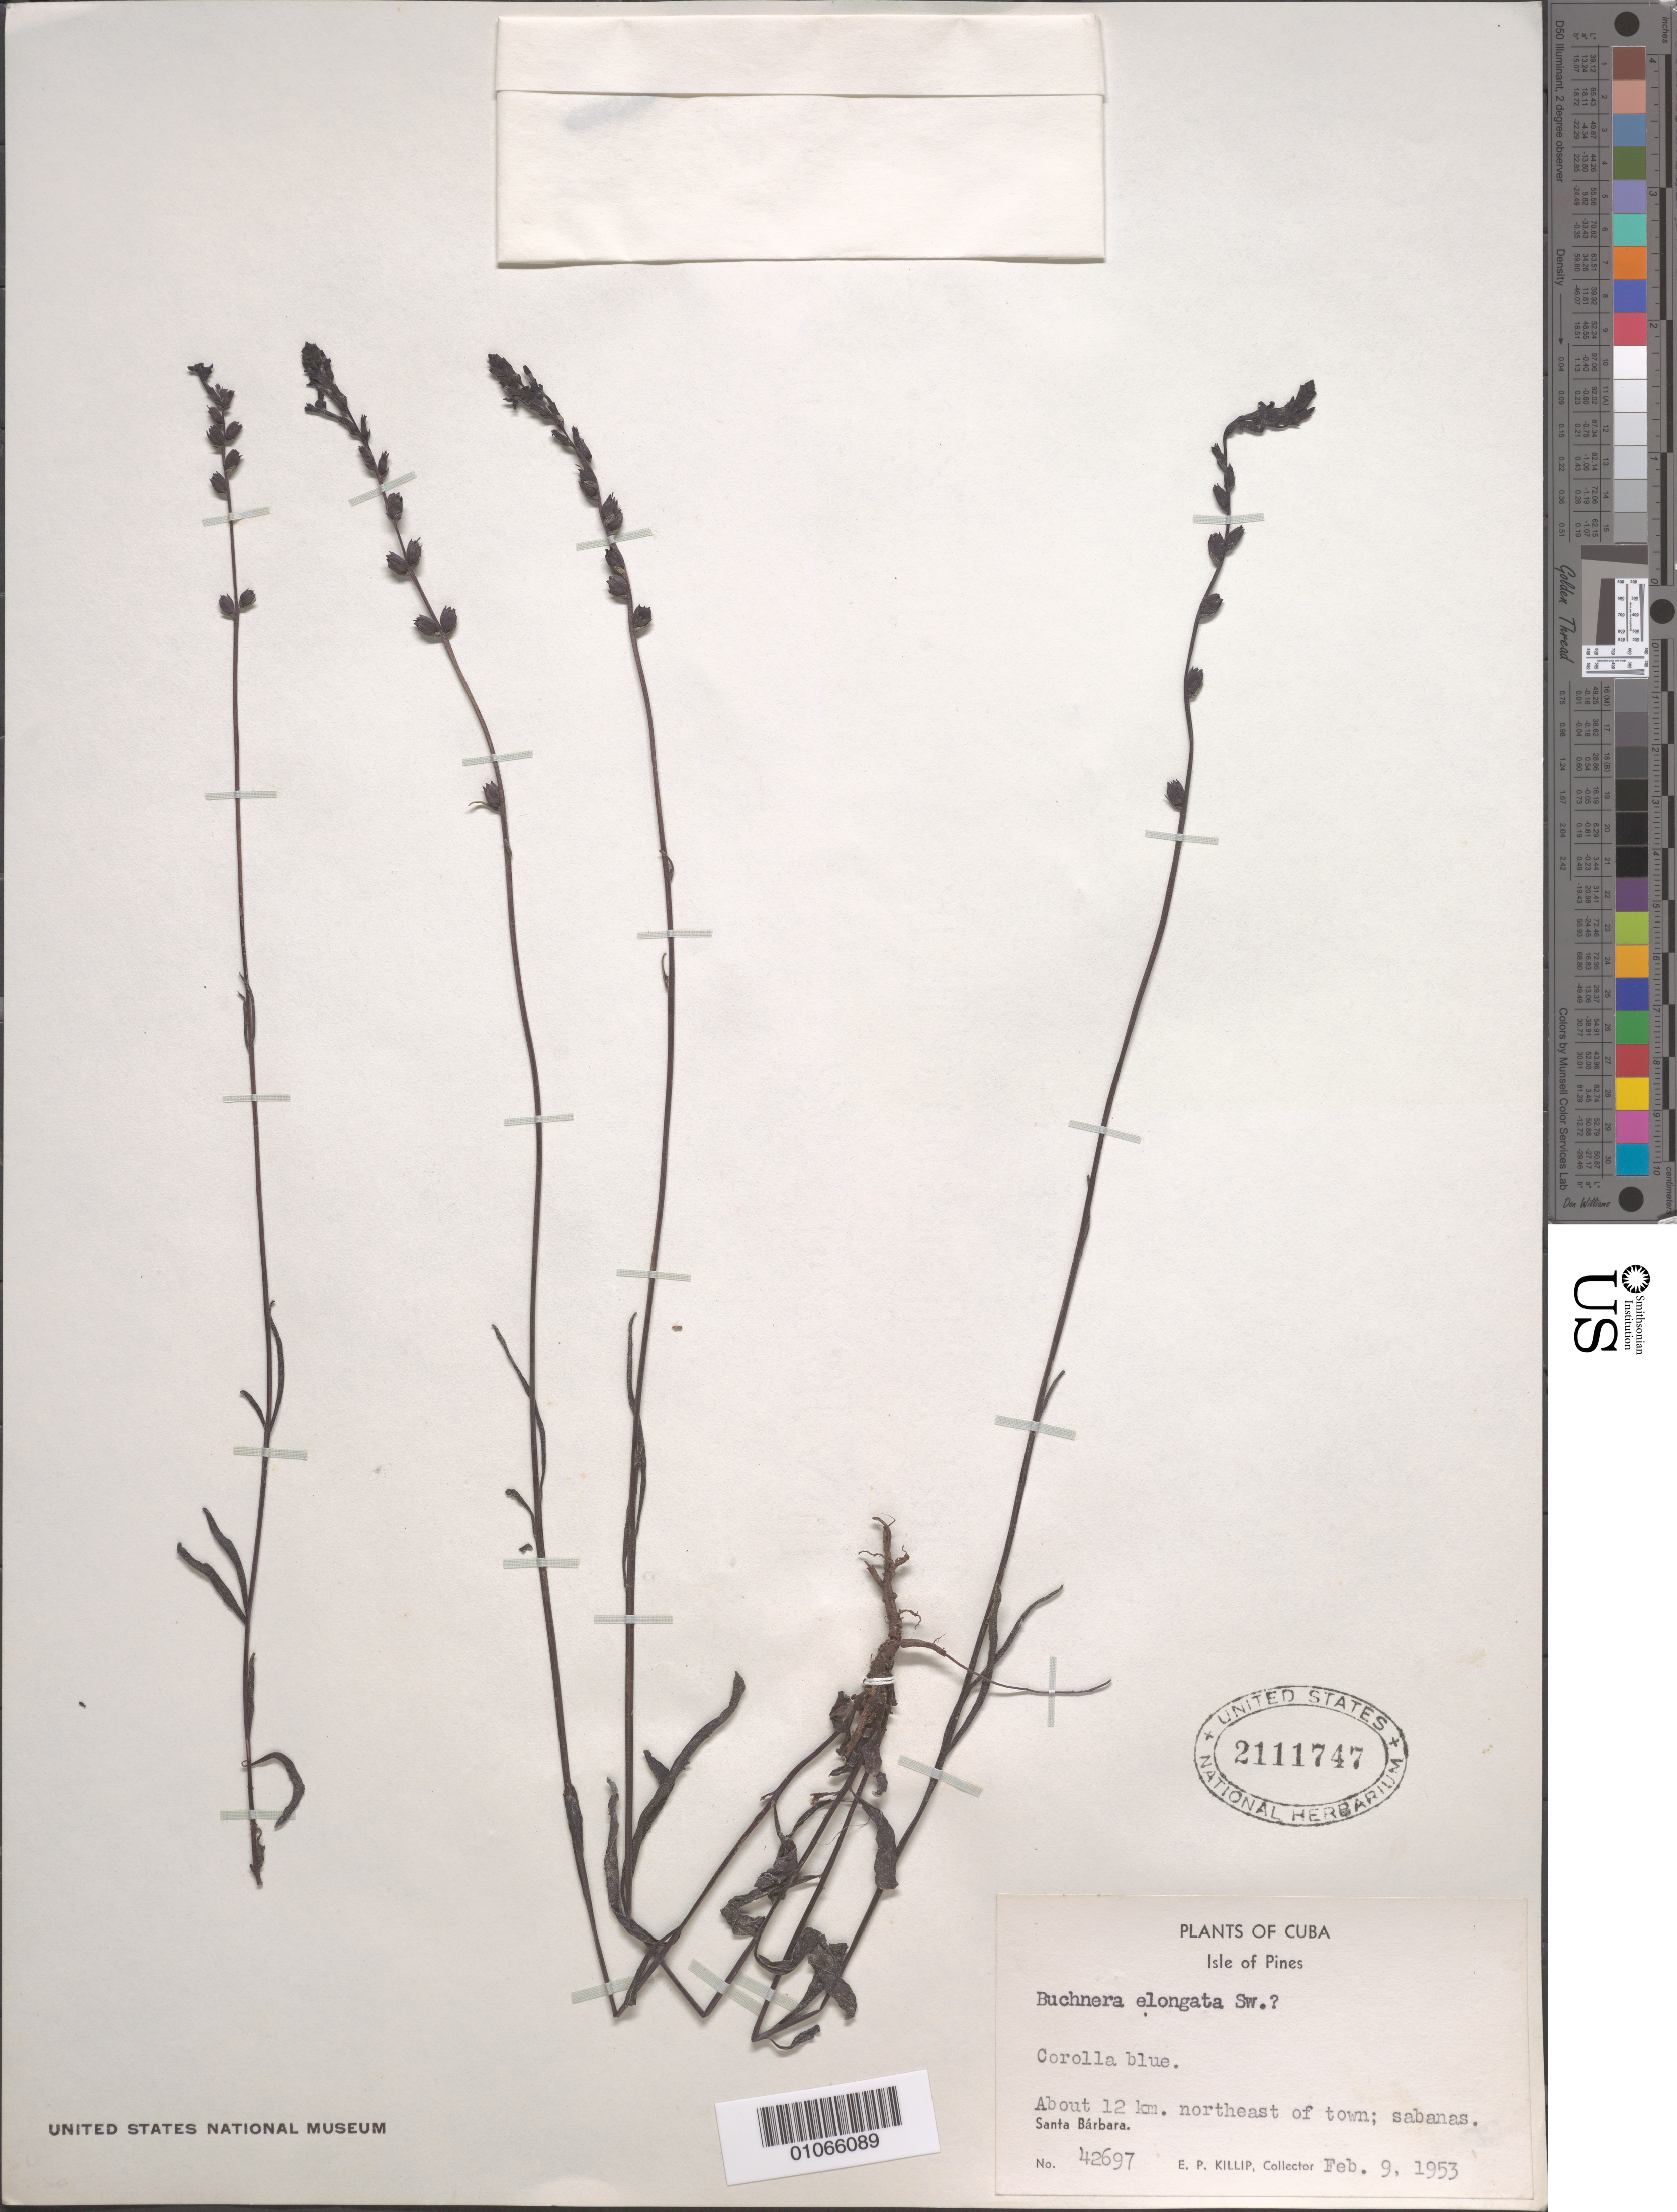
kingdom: Plantae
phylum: Tracheophyta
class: Magnoliopsida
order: Lamiales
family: Orobanchaceae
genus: Buchnera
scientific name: Buchnera elongata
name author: Sw.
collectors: E. P. Killip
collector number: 42697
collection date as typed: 09 Feb 1953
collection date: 1953-02-09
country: Cuba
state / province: Isla de La Juventud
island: Isla de la Juventud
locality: Isle of Pines, Santa Barbara, about 12 km northeast of town, savanna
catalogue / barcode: US 2111747